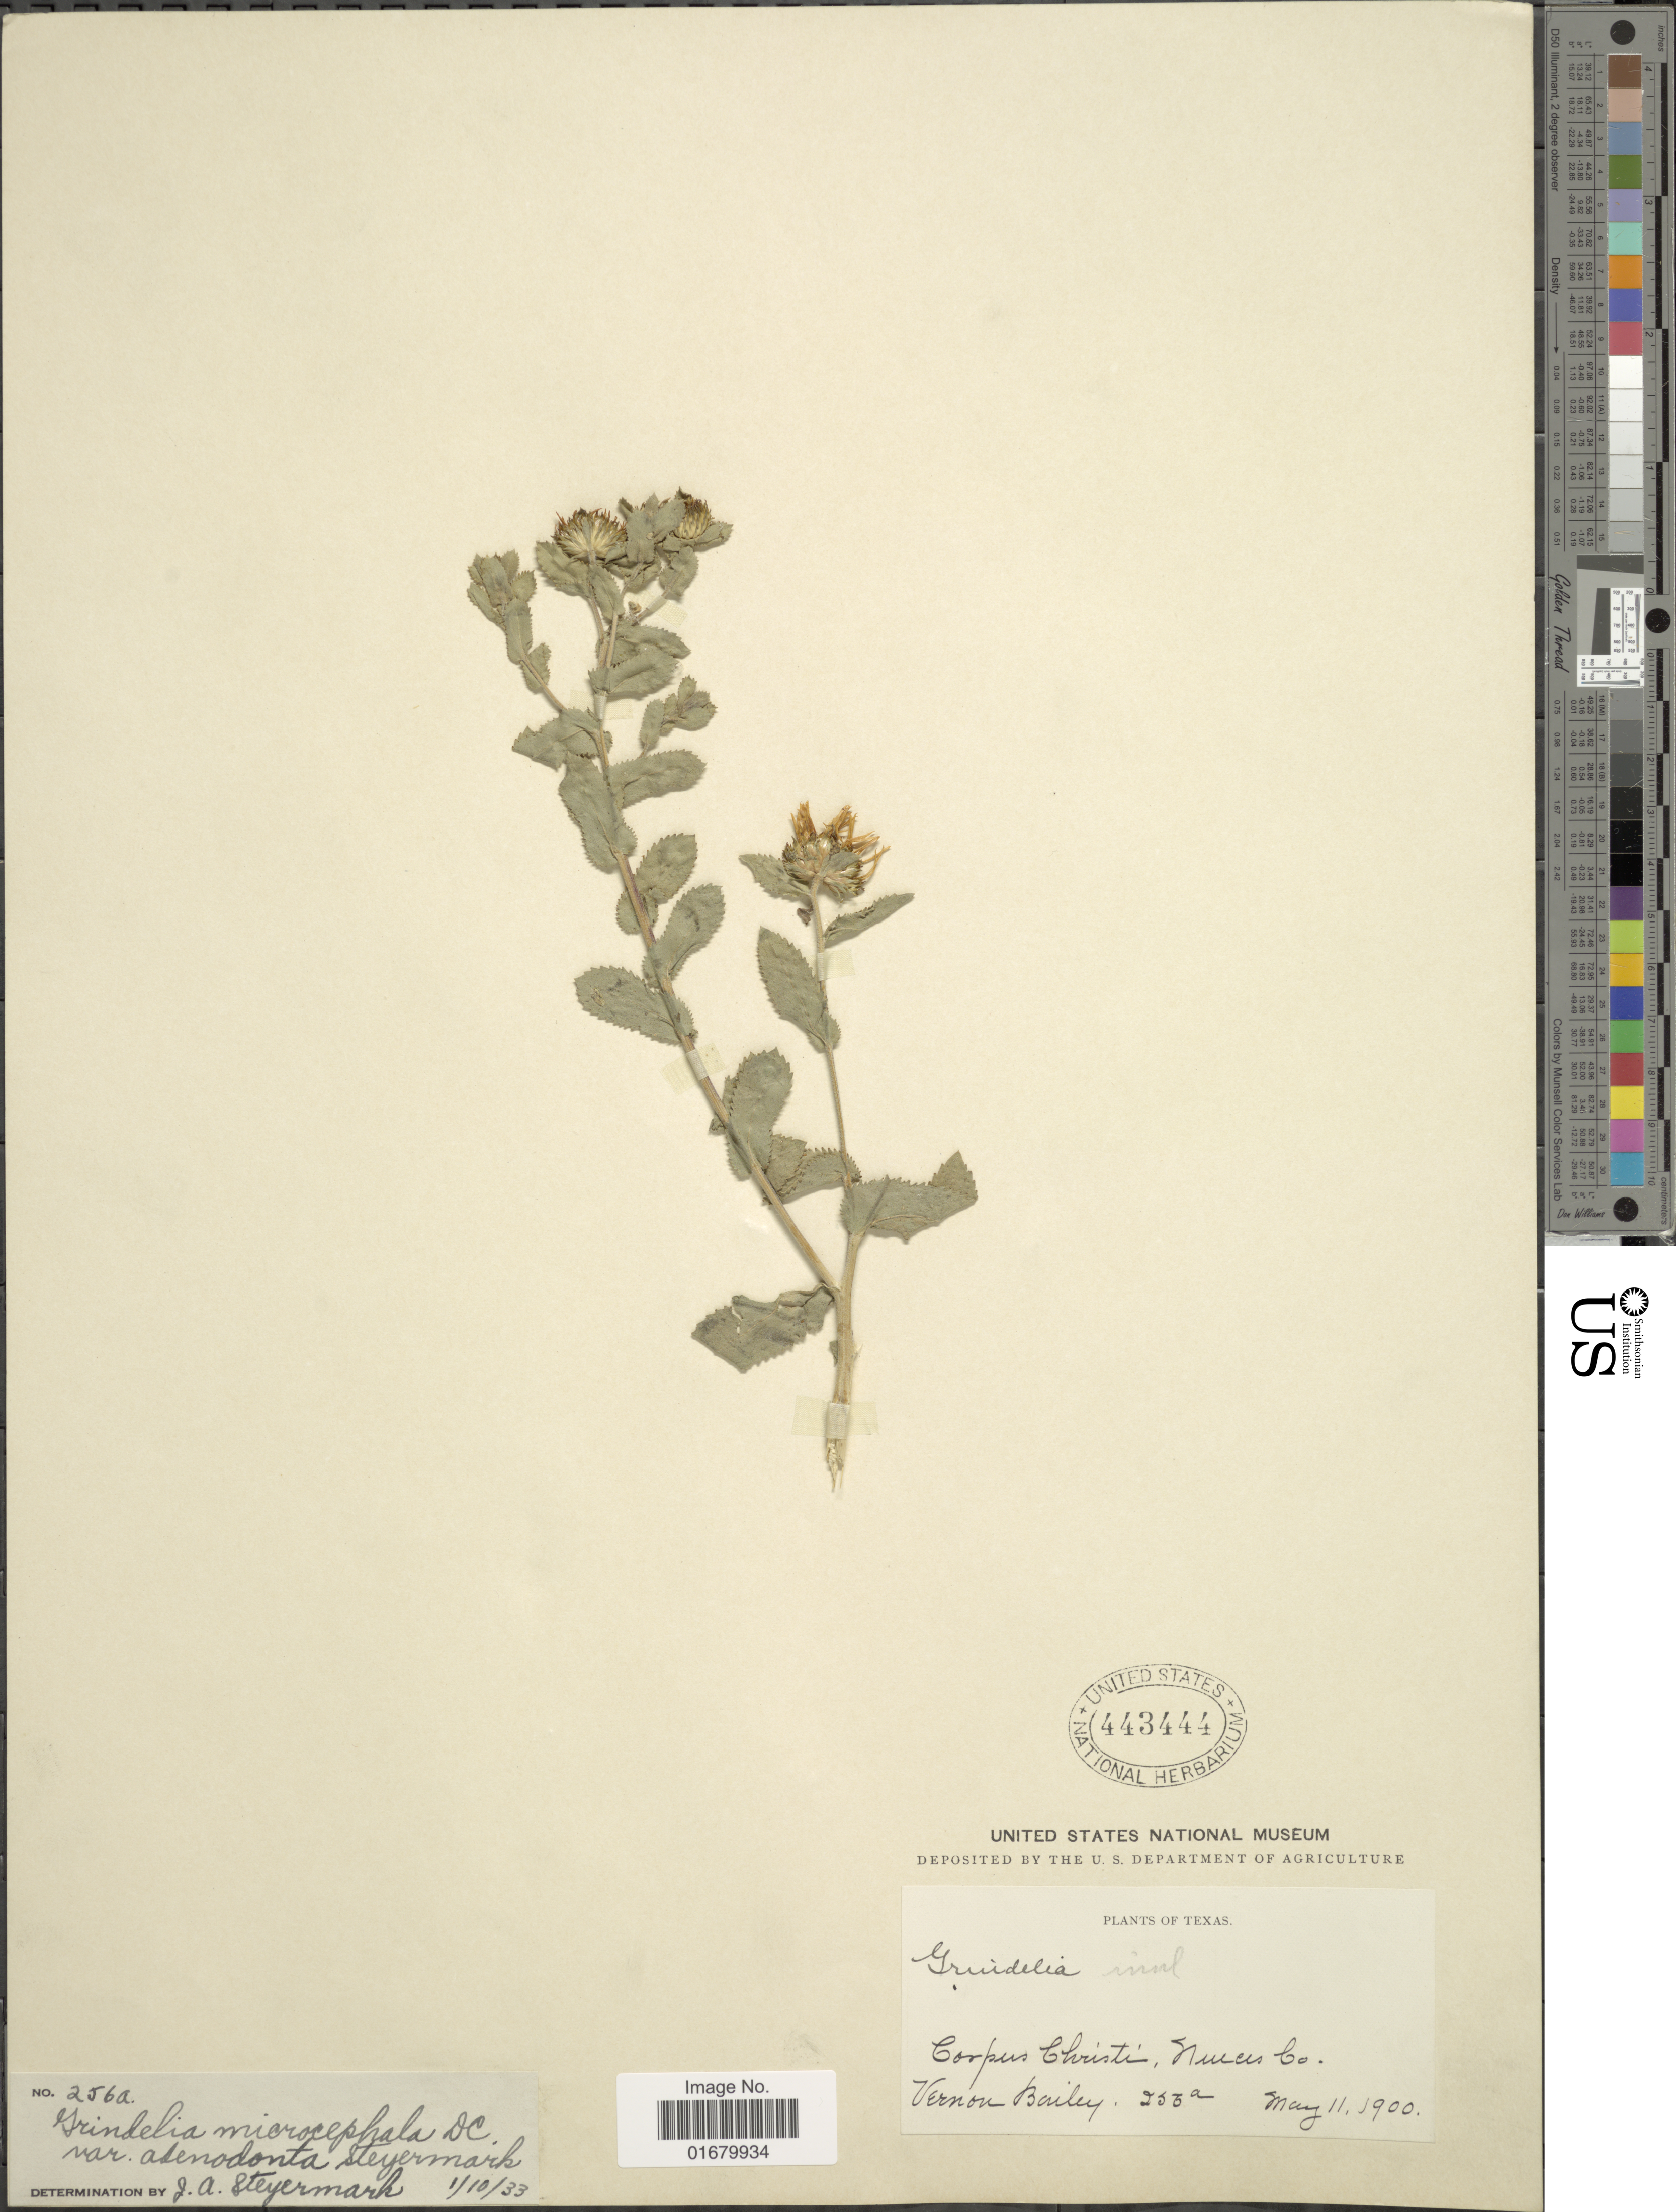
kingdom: Plantae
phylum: Tracheophyta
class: Magnoliopsida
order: Asterales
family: Asteraceae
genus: Grindelia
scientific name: Grindelia microcephala var. adenodonta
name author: Steyerm.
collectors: V. O. Bailey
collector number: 255a*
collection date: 1900-05-11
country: United States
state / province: Texas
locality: Corpus Christi, Neueces Co.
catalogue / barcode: US 443444